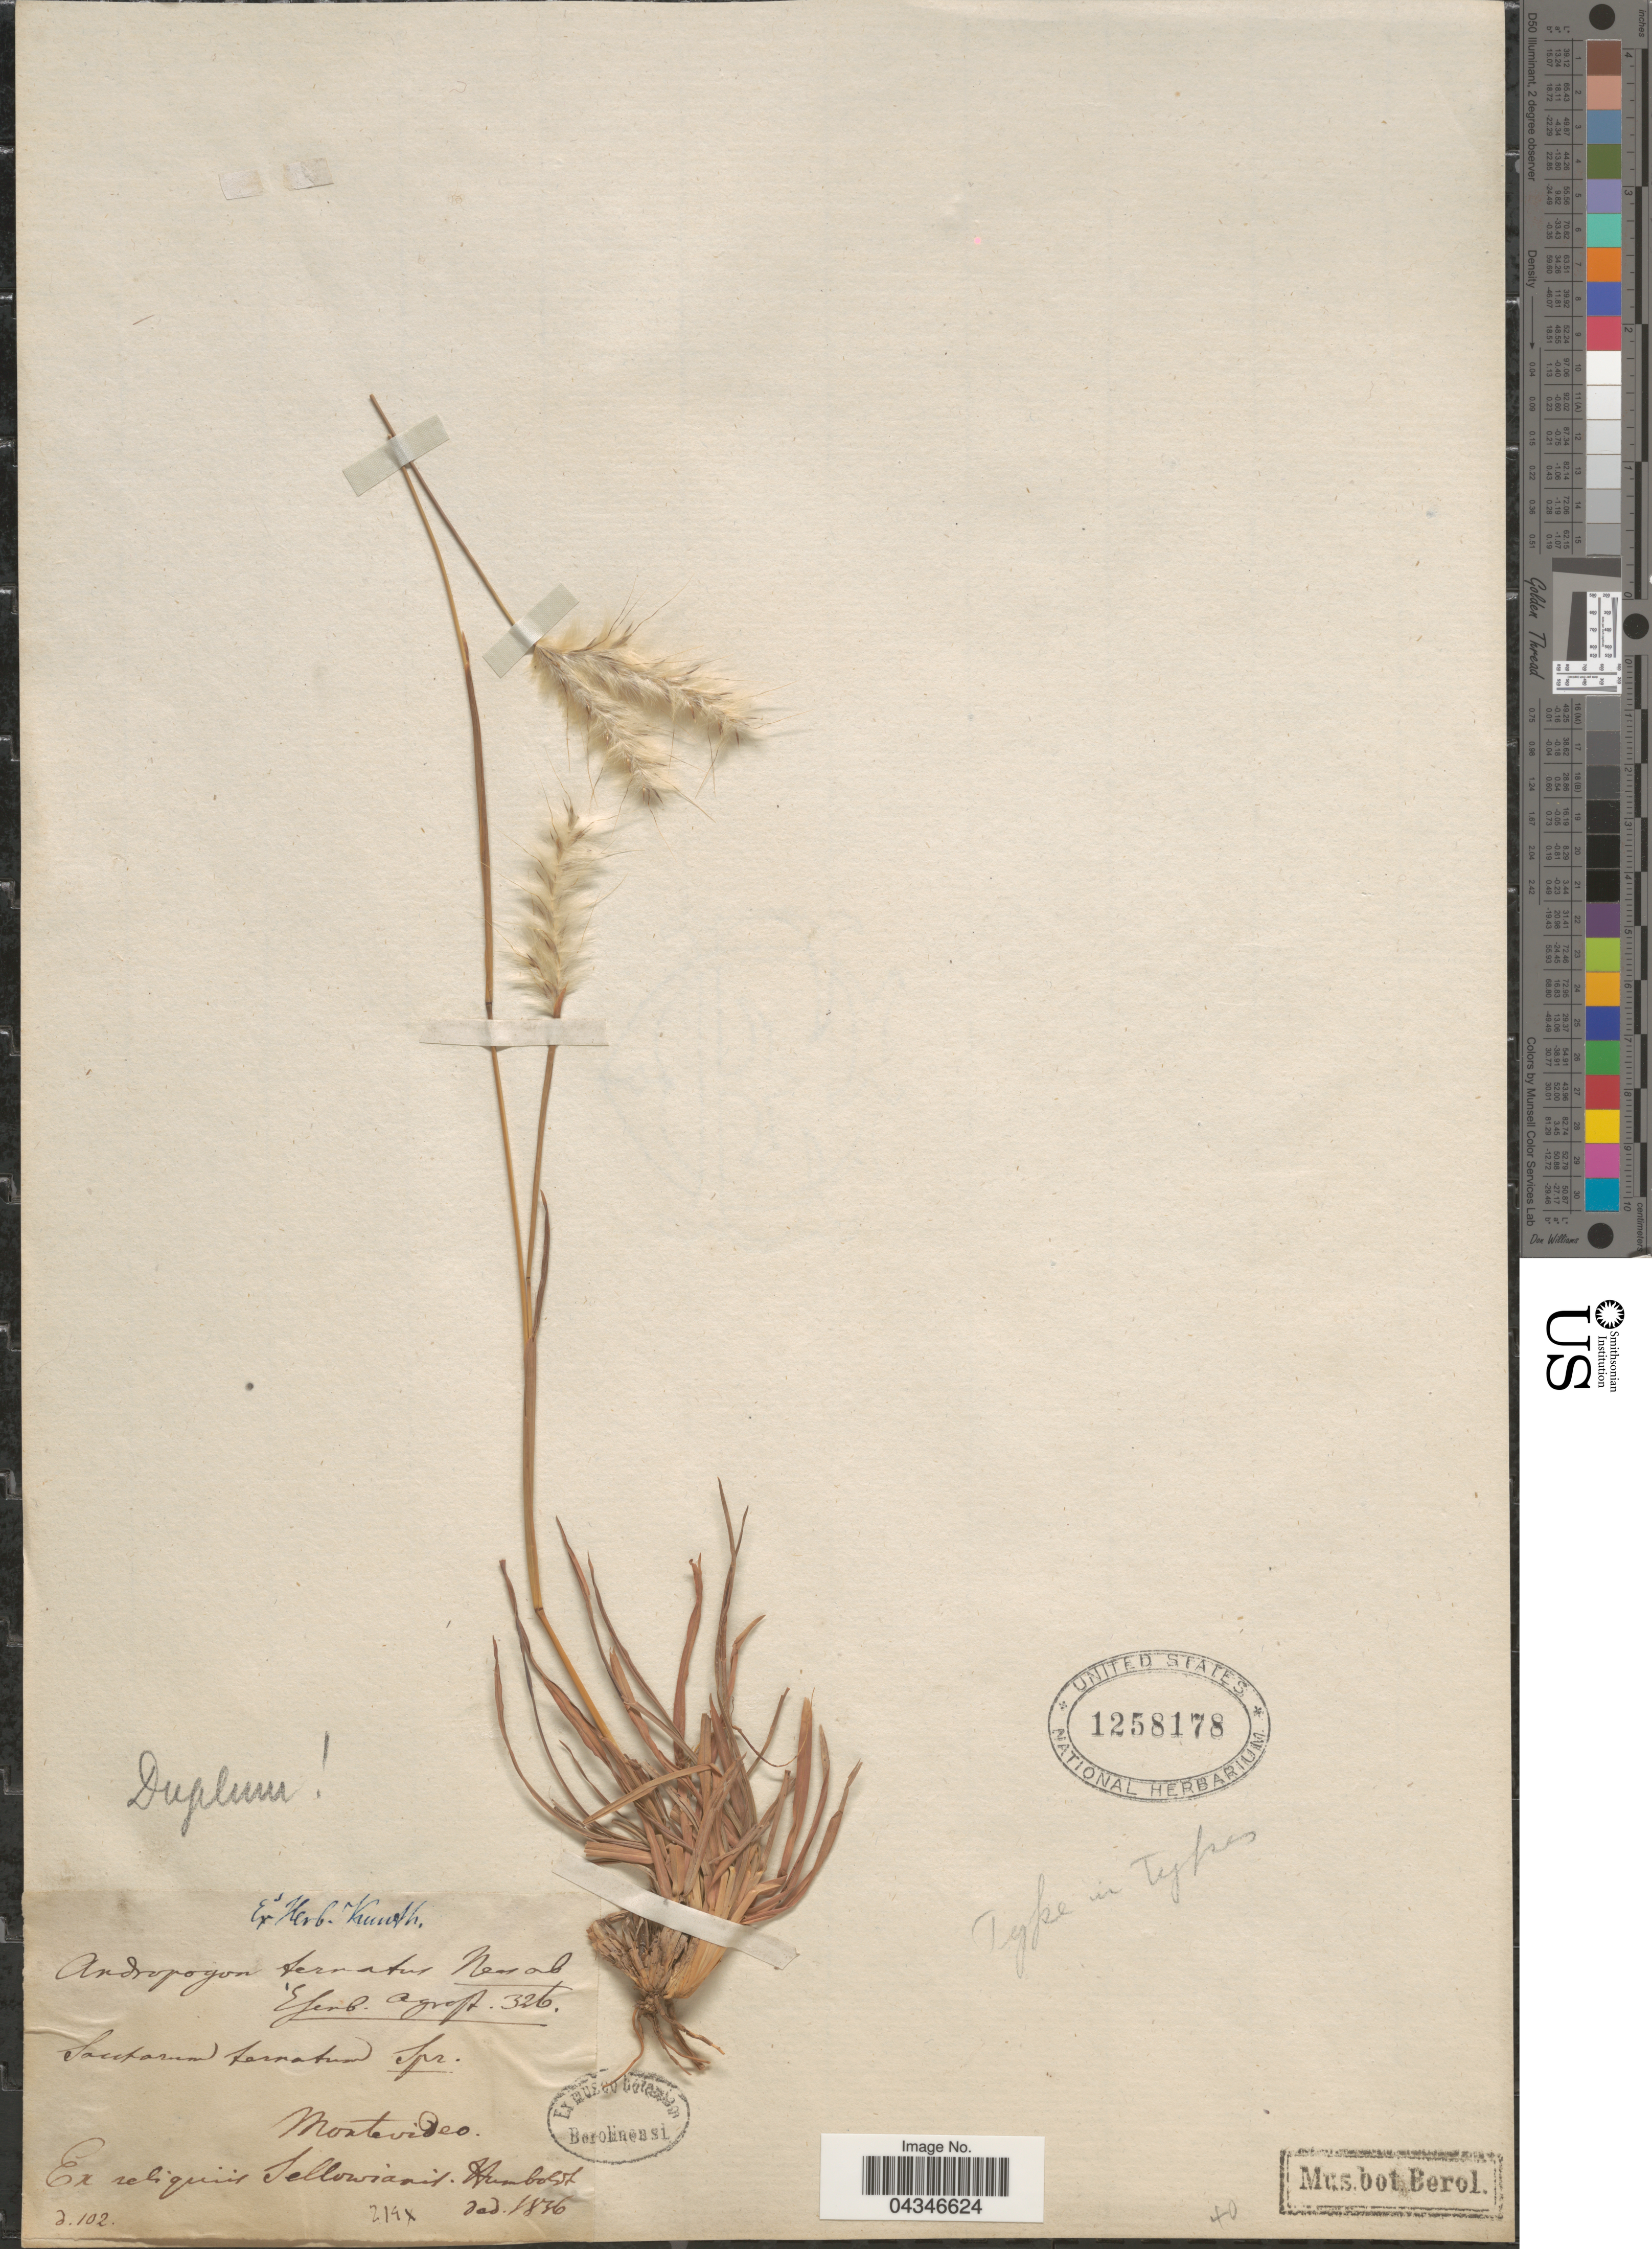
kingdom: Plantae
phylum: Tracheophyta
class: Liliopsida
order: Poales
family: Poaceae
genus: Andropogon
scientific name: Andropogon vetus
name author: Sohns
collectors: Ex herb. Kunth.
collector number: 2102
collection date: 1836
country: Uruguay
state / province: Montevideo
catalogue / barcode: US 1258178